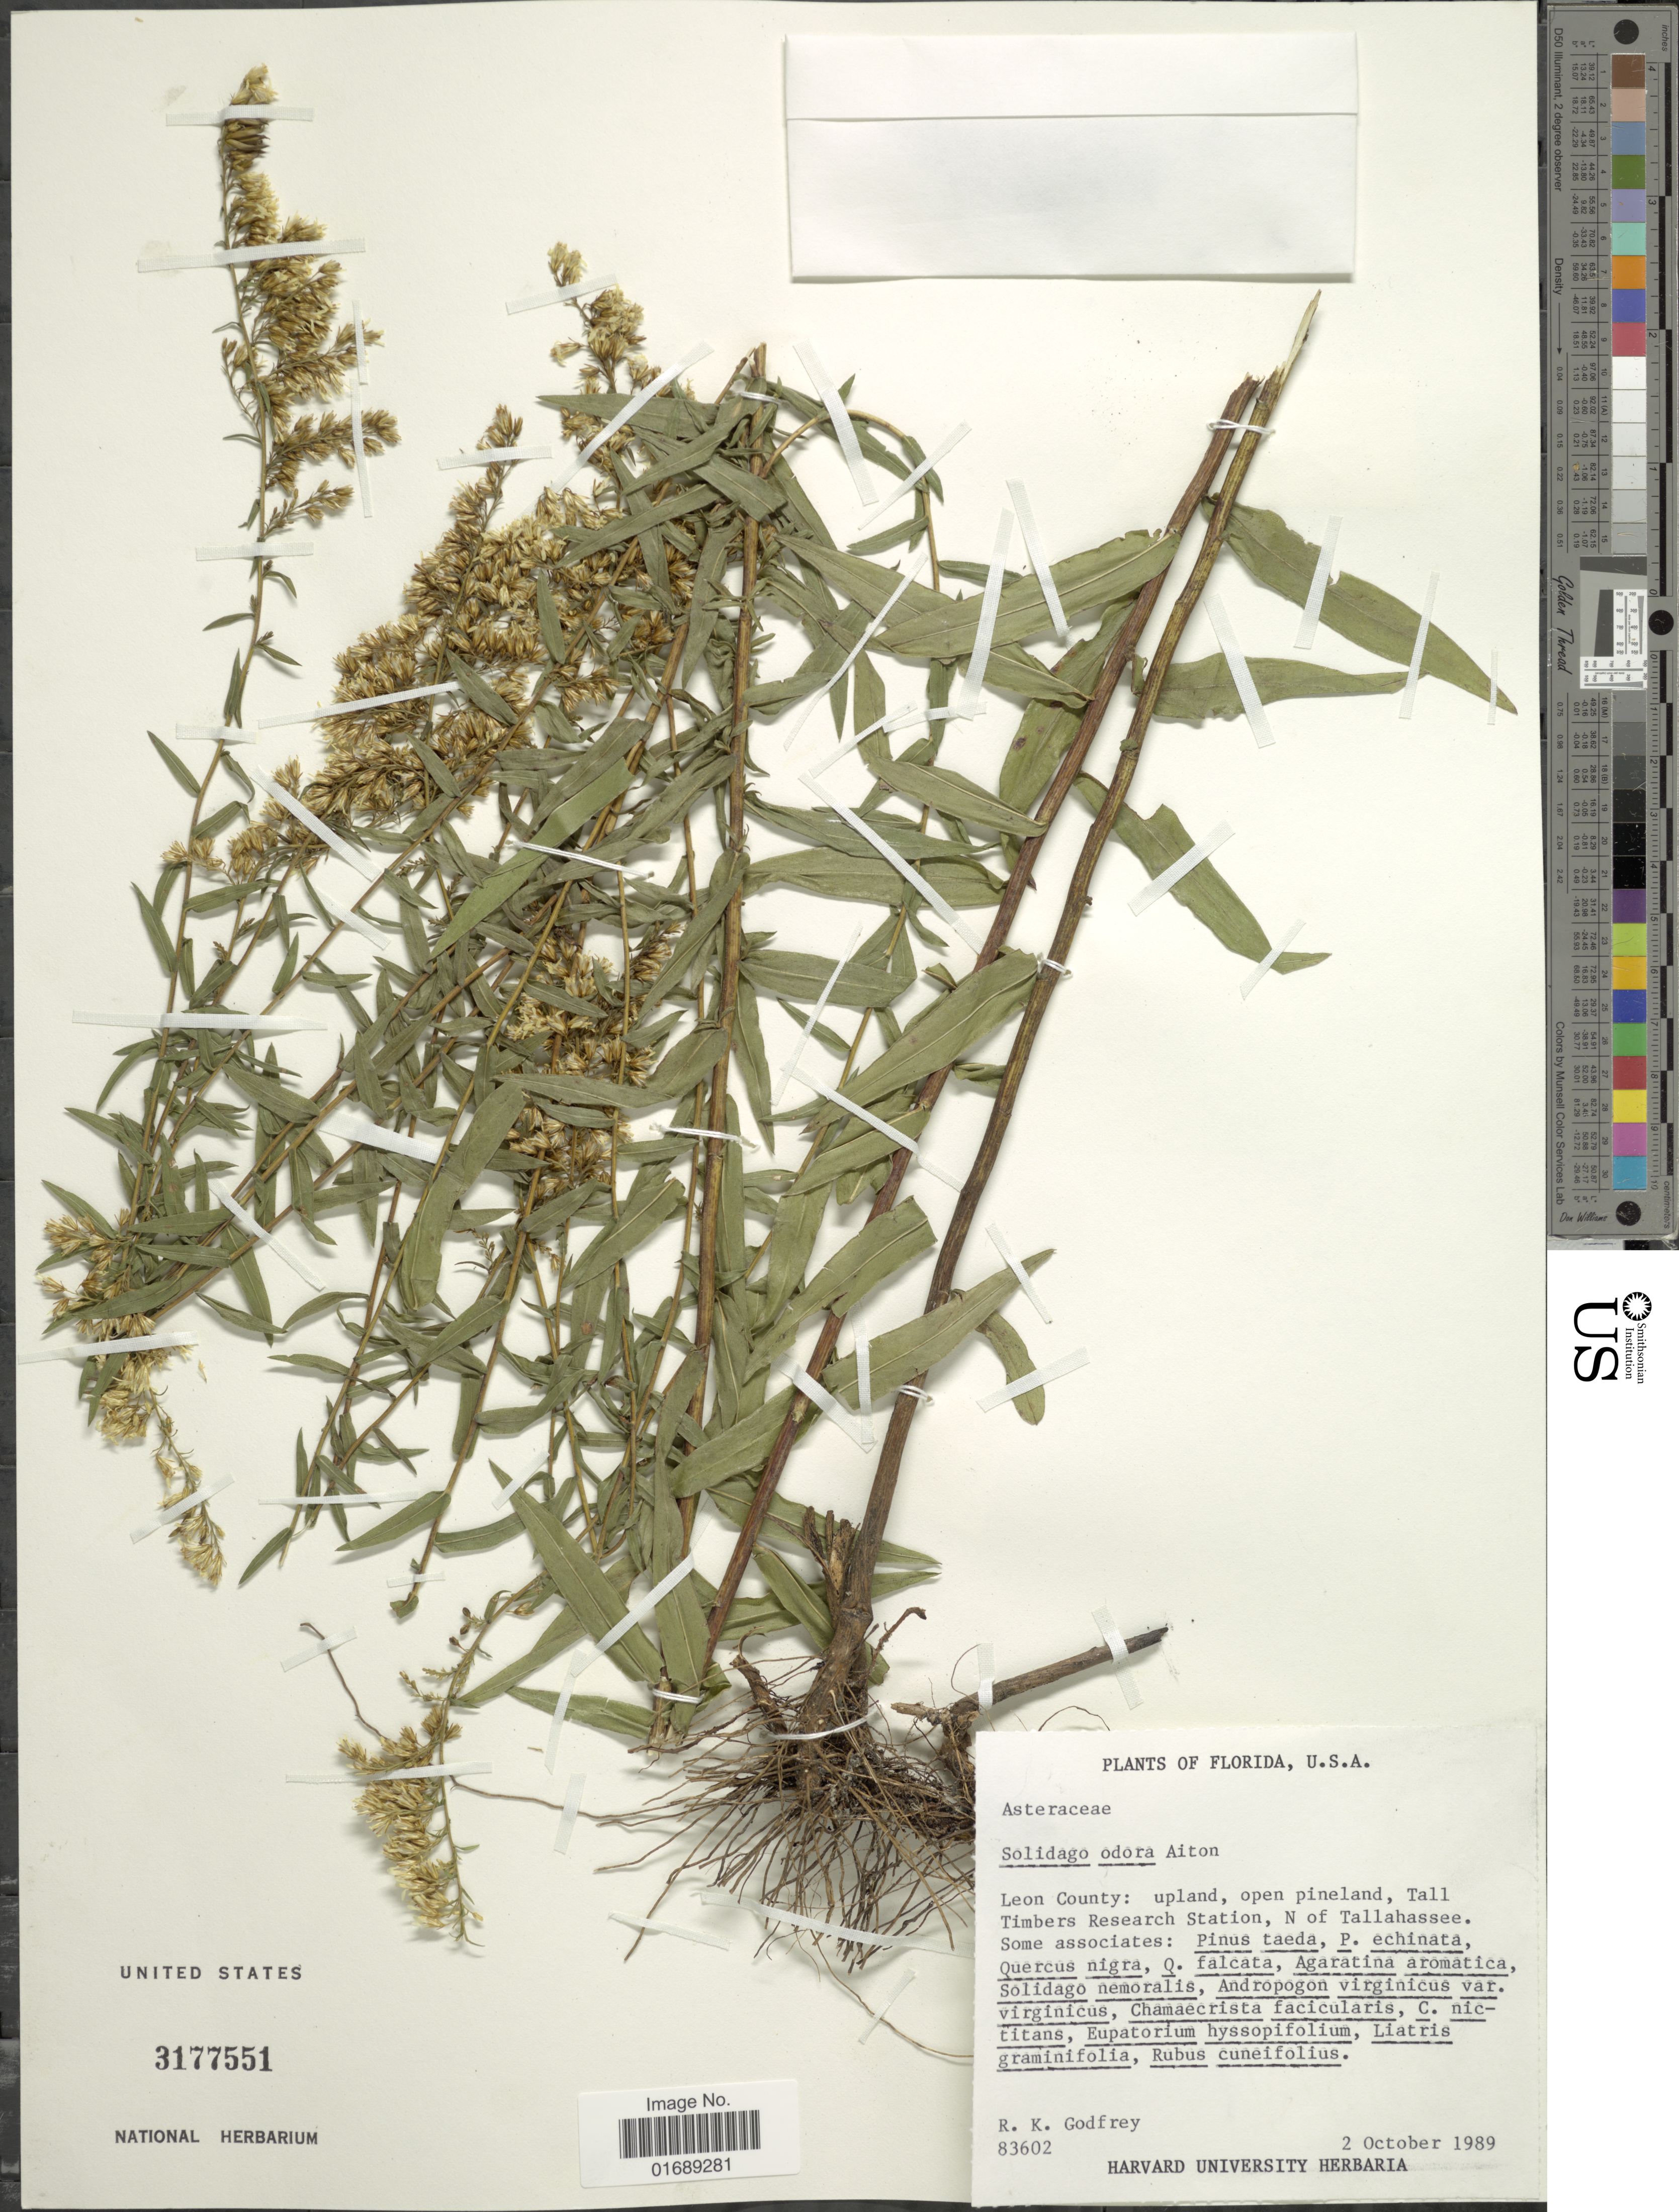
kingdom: Plantae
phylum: Tracheophyta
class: Magnoliopsida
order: Asterales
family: Asteraceae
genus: Solidago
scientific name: Solidago odora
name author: Aiton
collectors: R. K. Godfrey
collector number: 83602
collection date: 1989-10-02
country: United States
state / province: Florida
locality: Leon County: upland, open pineland, Tall Timbers Research Station, N of Tallahassee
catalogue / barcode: US 3177551